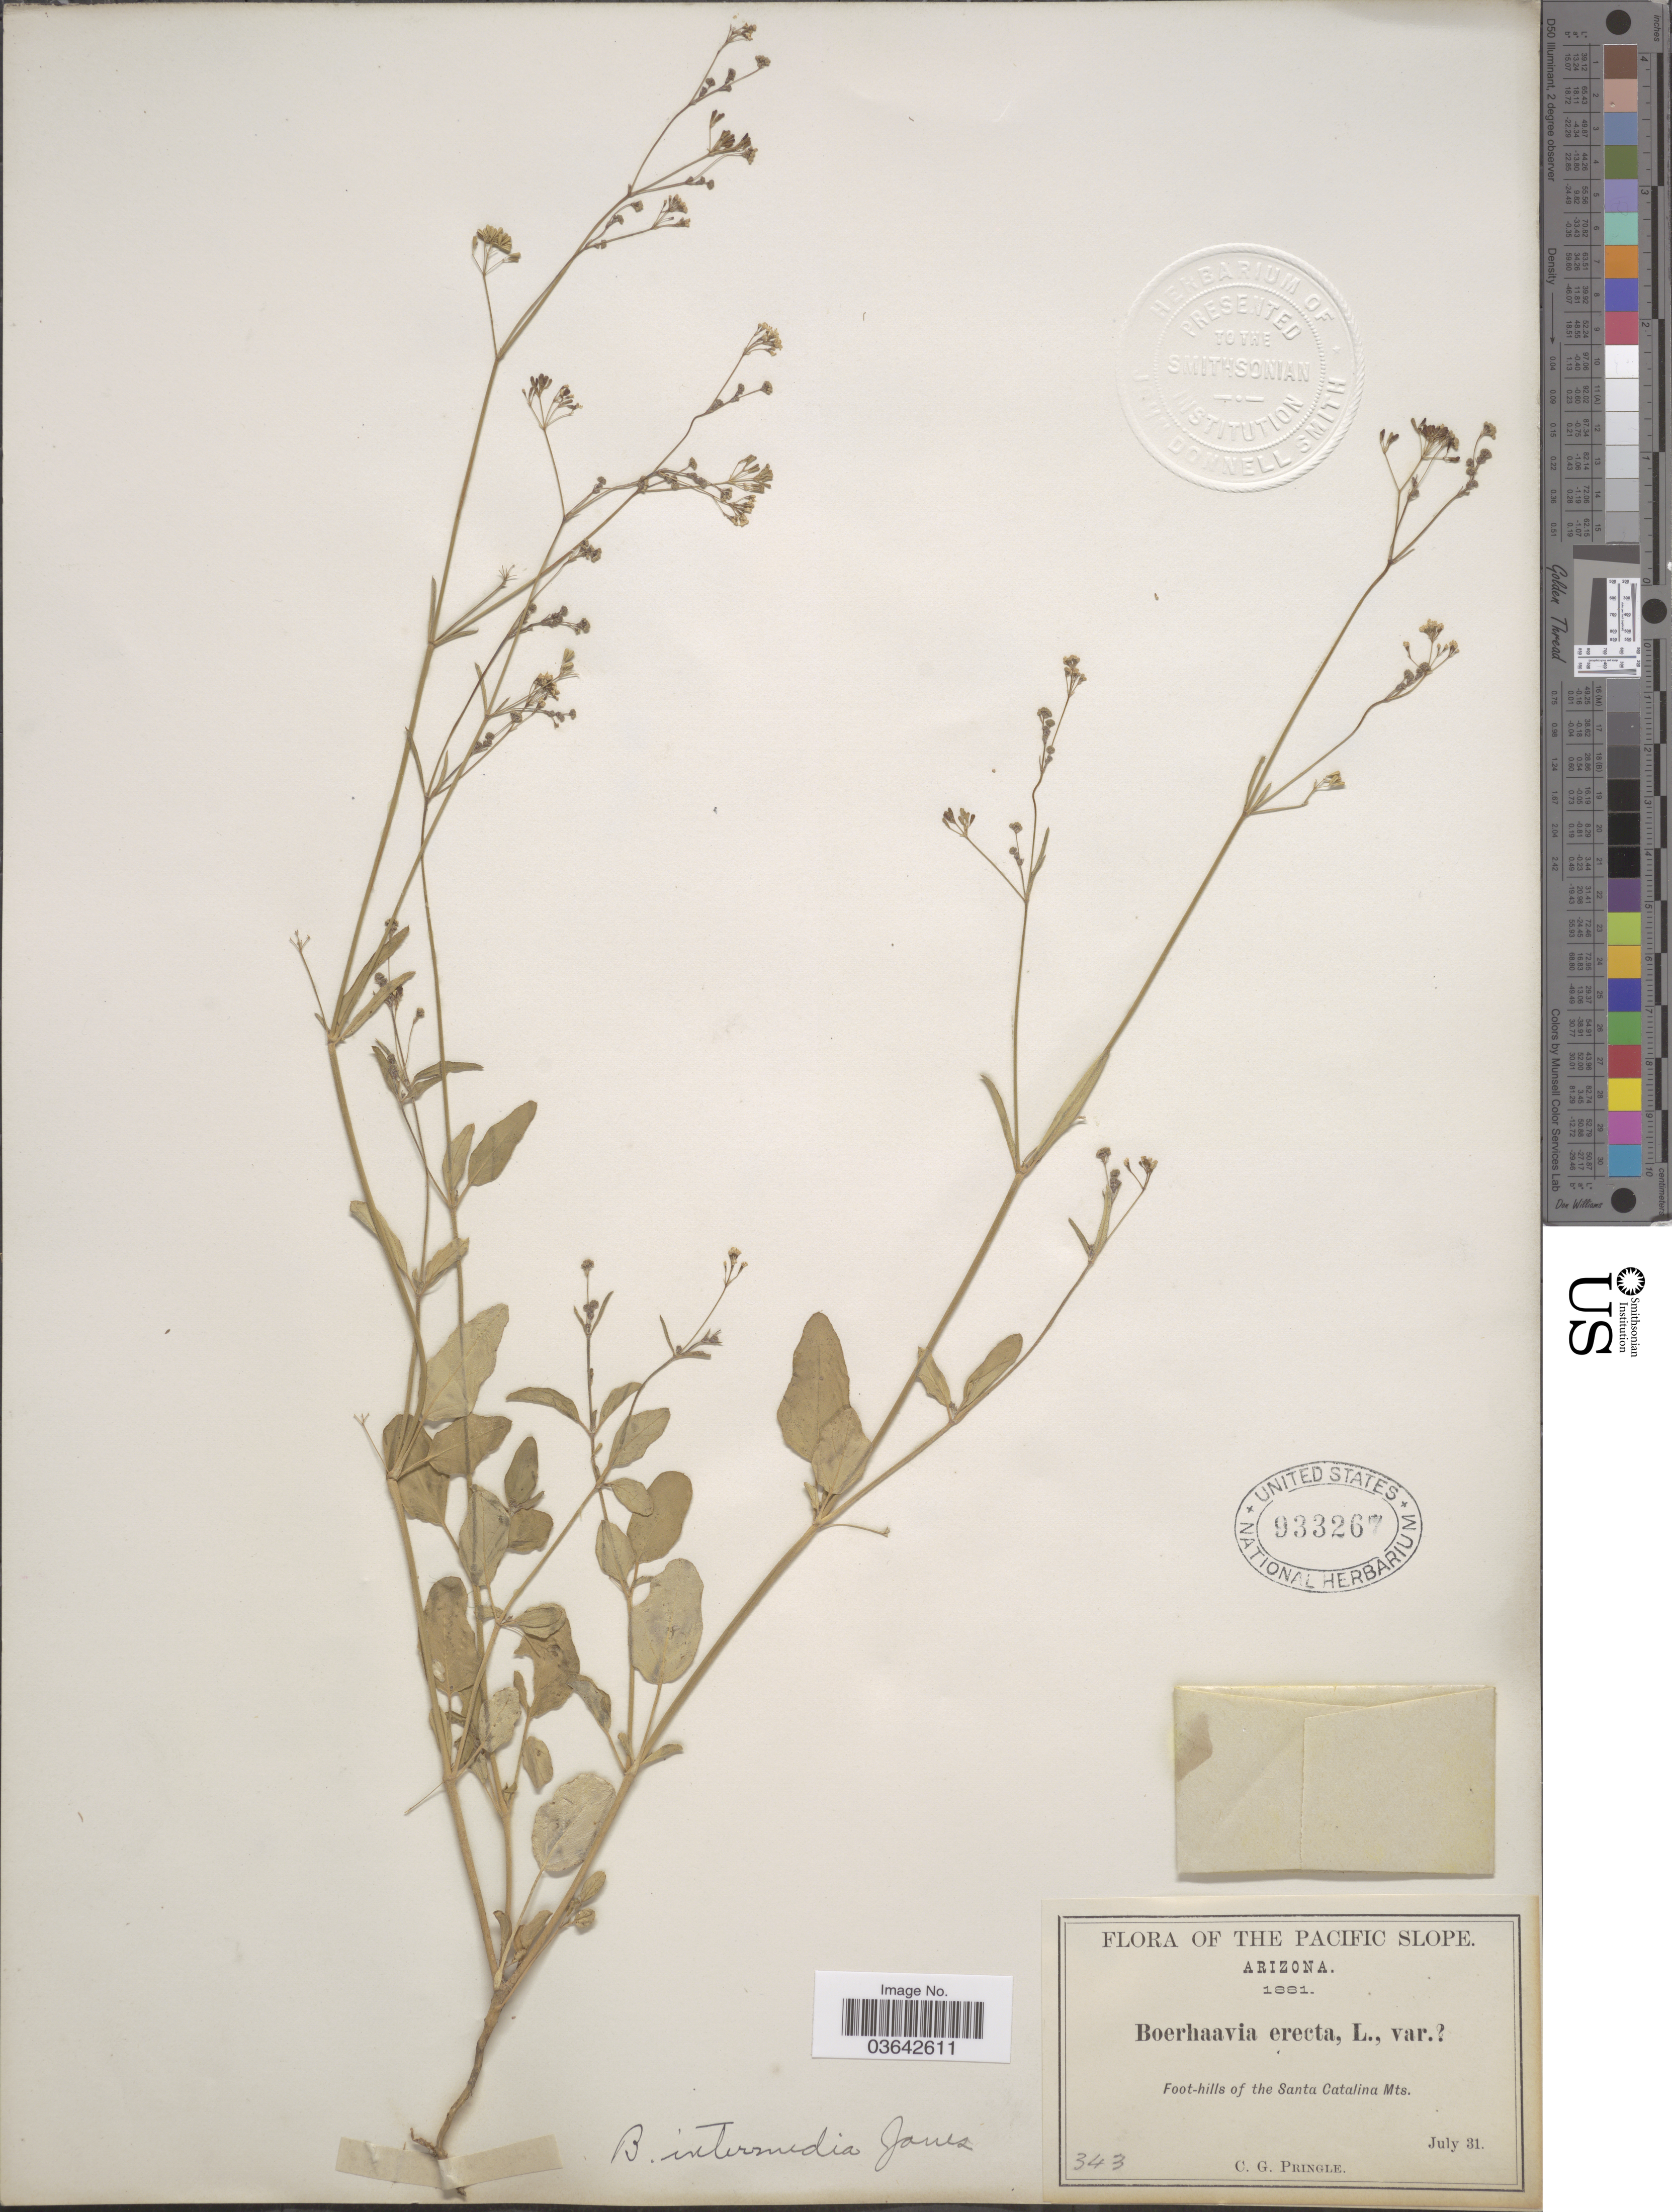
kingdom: Plantae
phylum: Tracheophyta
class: Magnoliopsida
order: Caryophyllales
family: Nyctaginaceae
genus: Boerhavia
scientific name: Boerhavia intermedia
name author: M.E. Jones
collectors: C. G. Pringle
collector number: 343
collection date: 1881-07-31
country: United States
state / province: Arizona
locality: The Pacific Slope. Foot-hills of the Santa Catalina Mts.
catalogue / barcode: US 933267